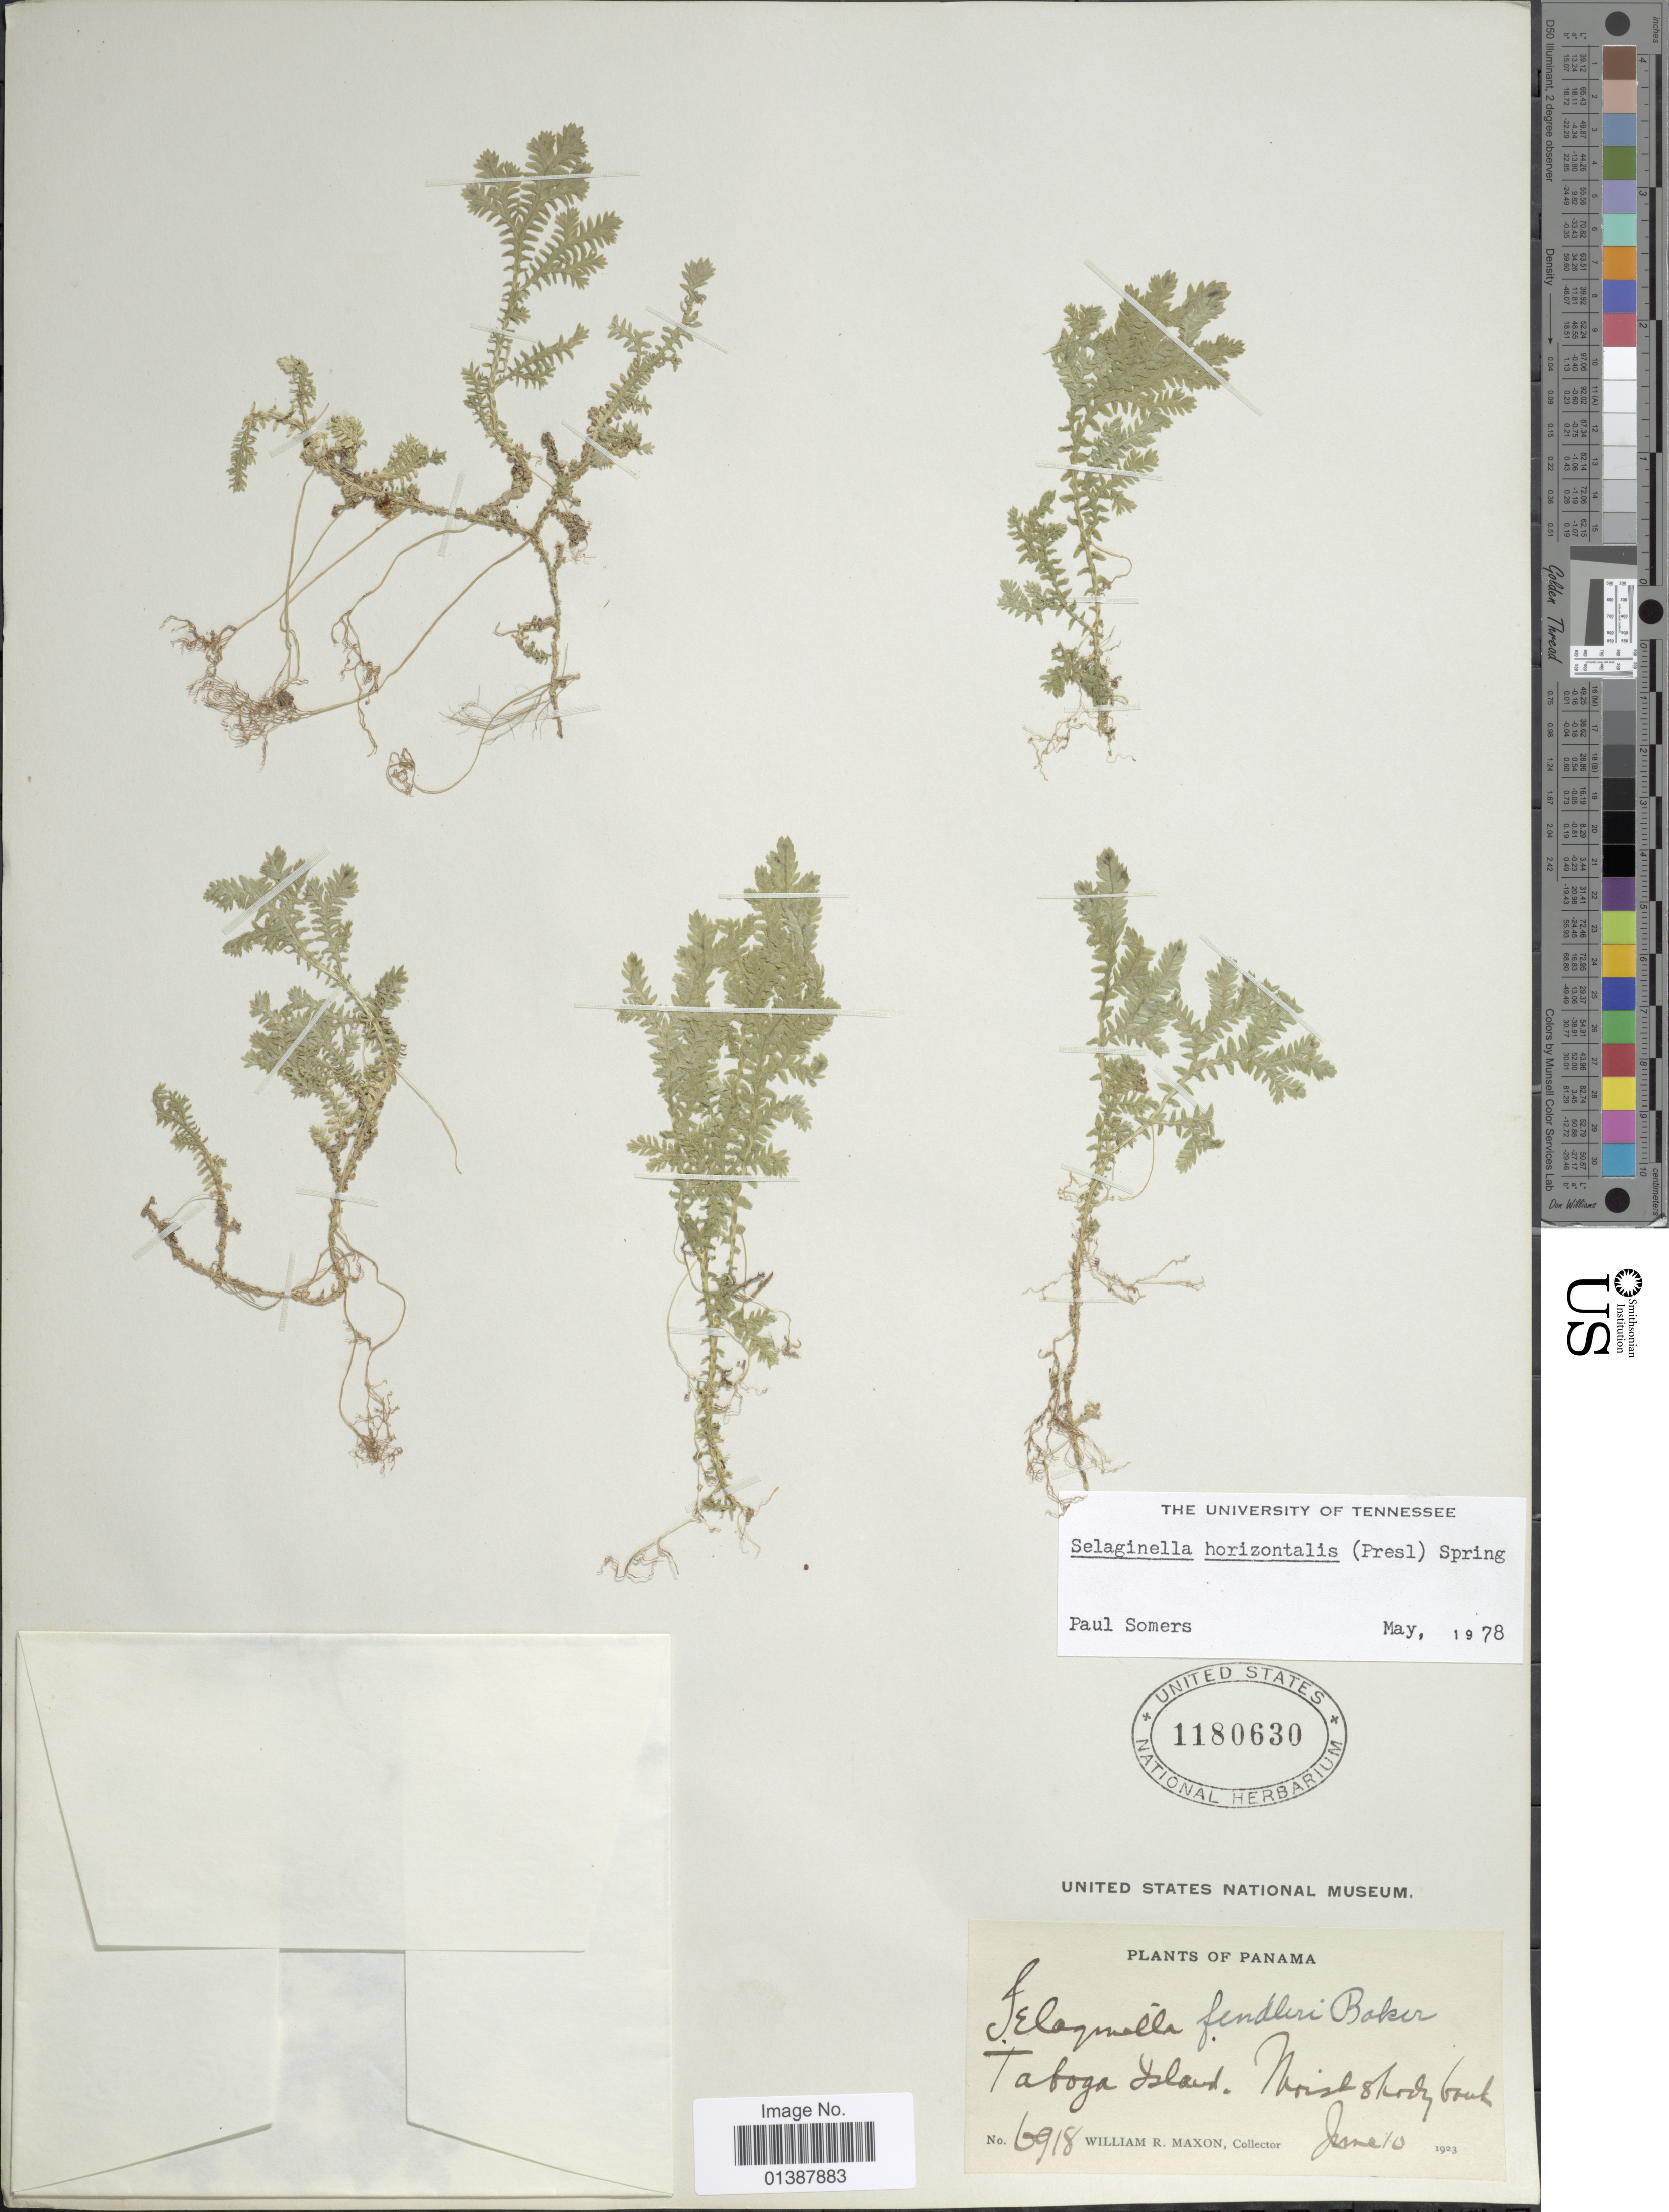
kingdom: Plantae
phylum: Tracheophyta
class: Lycopodiopsida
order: Selaginellales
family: Selaginellaceae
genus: Selaginella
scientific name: Selaginella horizontalis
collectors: W. R. Maxon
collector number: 6918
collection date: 1923-06-10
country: Panama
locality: Taboga Island.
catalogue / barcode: US 1180630